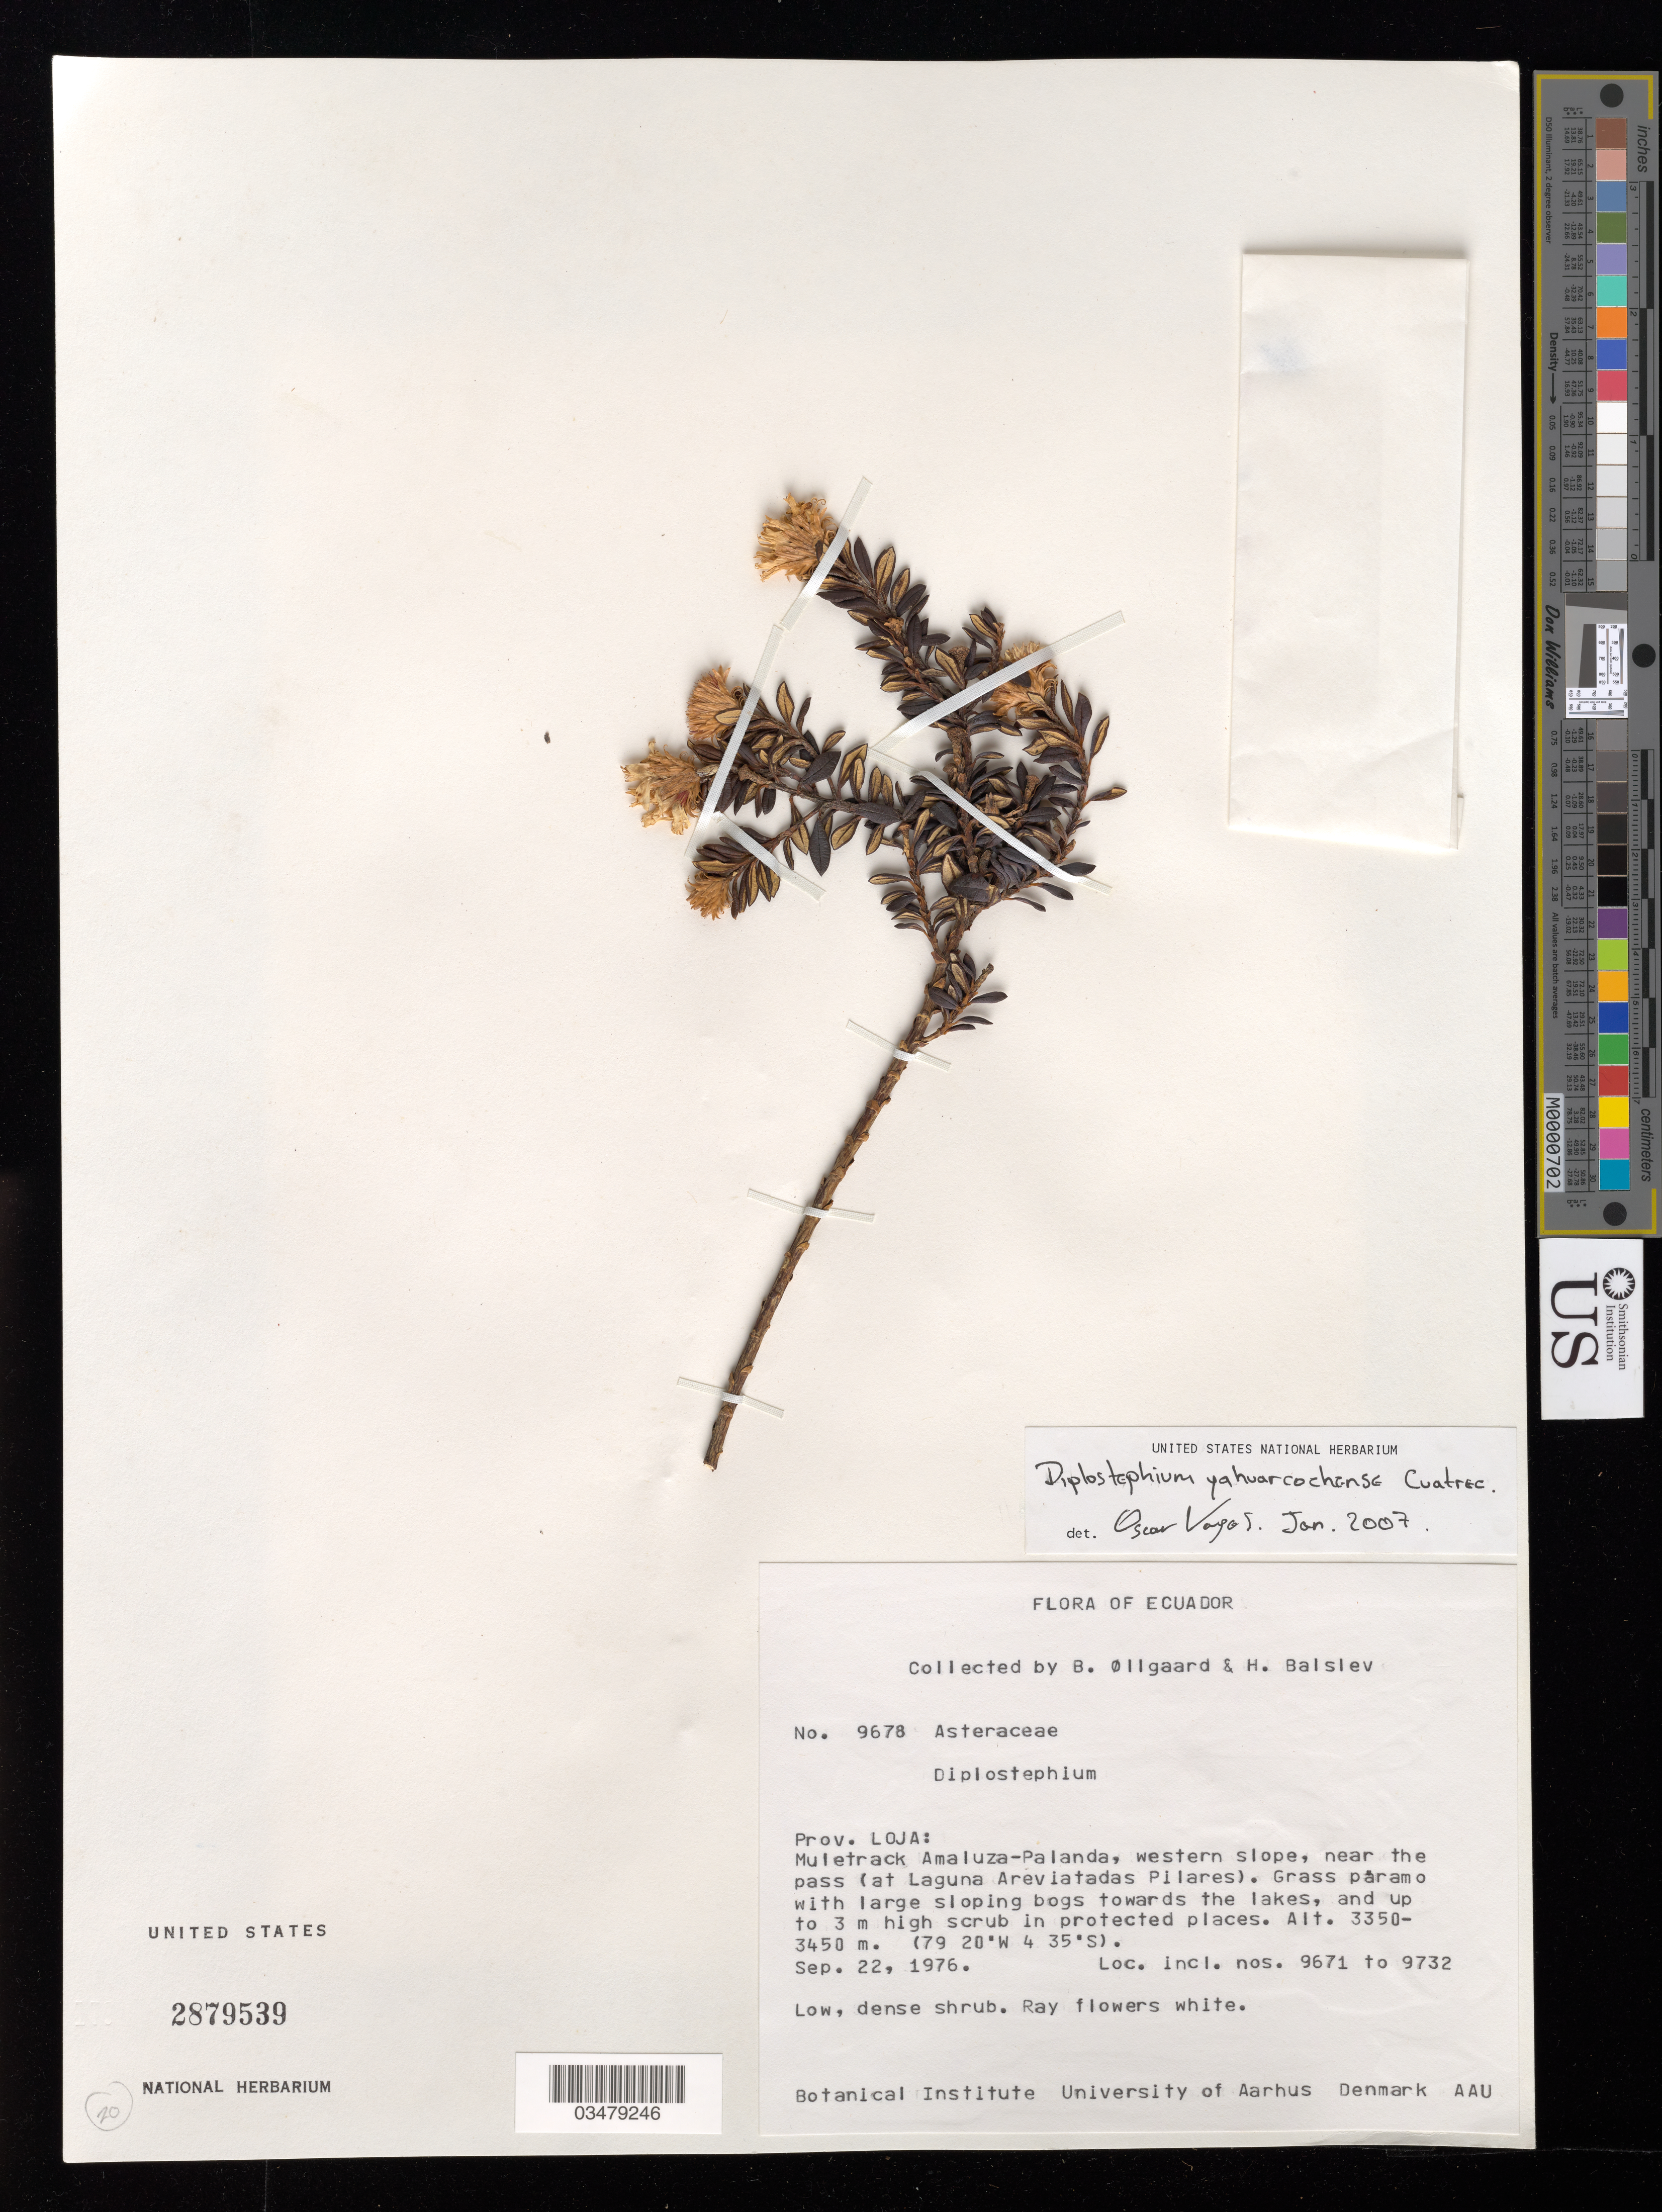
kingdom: Plantae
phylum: Tracheophyta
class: Magnoliopsida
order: Asterales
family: Asteraceae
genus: Diplostephium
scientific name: Diplostephium yahuarcochense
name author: Cuatrec.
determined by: Vargas, Oscar M.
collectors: B. Øllgaard & H. Balslev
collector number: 9678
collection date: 1976-09-22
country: Ecuador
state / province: Loja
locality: Muletrack Amaluza-Palanda, western slope, near the pass (at Laguna Areviatadas Pilares)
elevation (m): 3350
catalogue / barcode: US 2879539